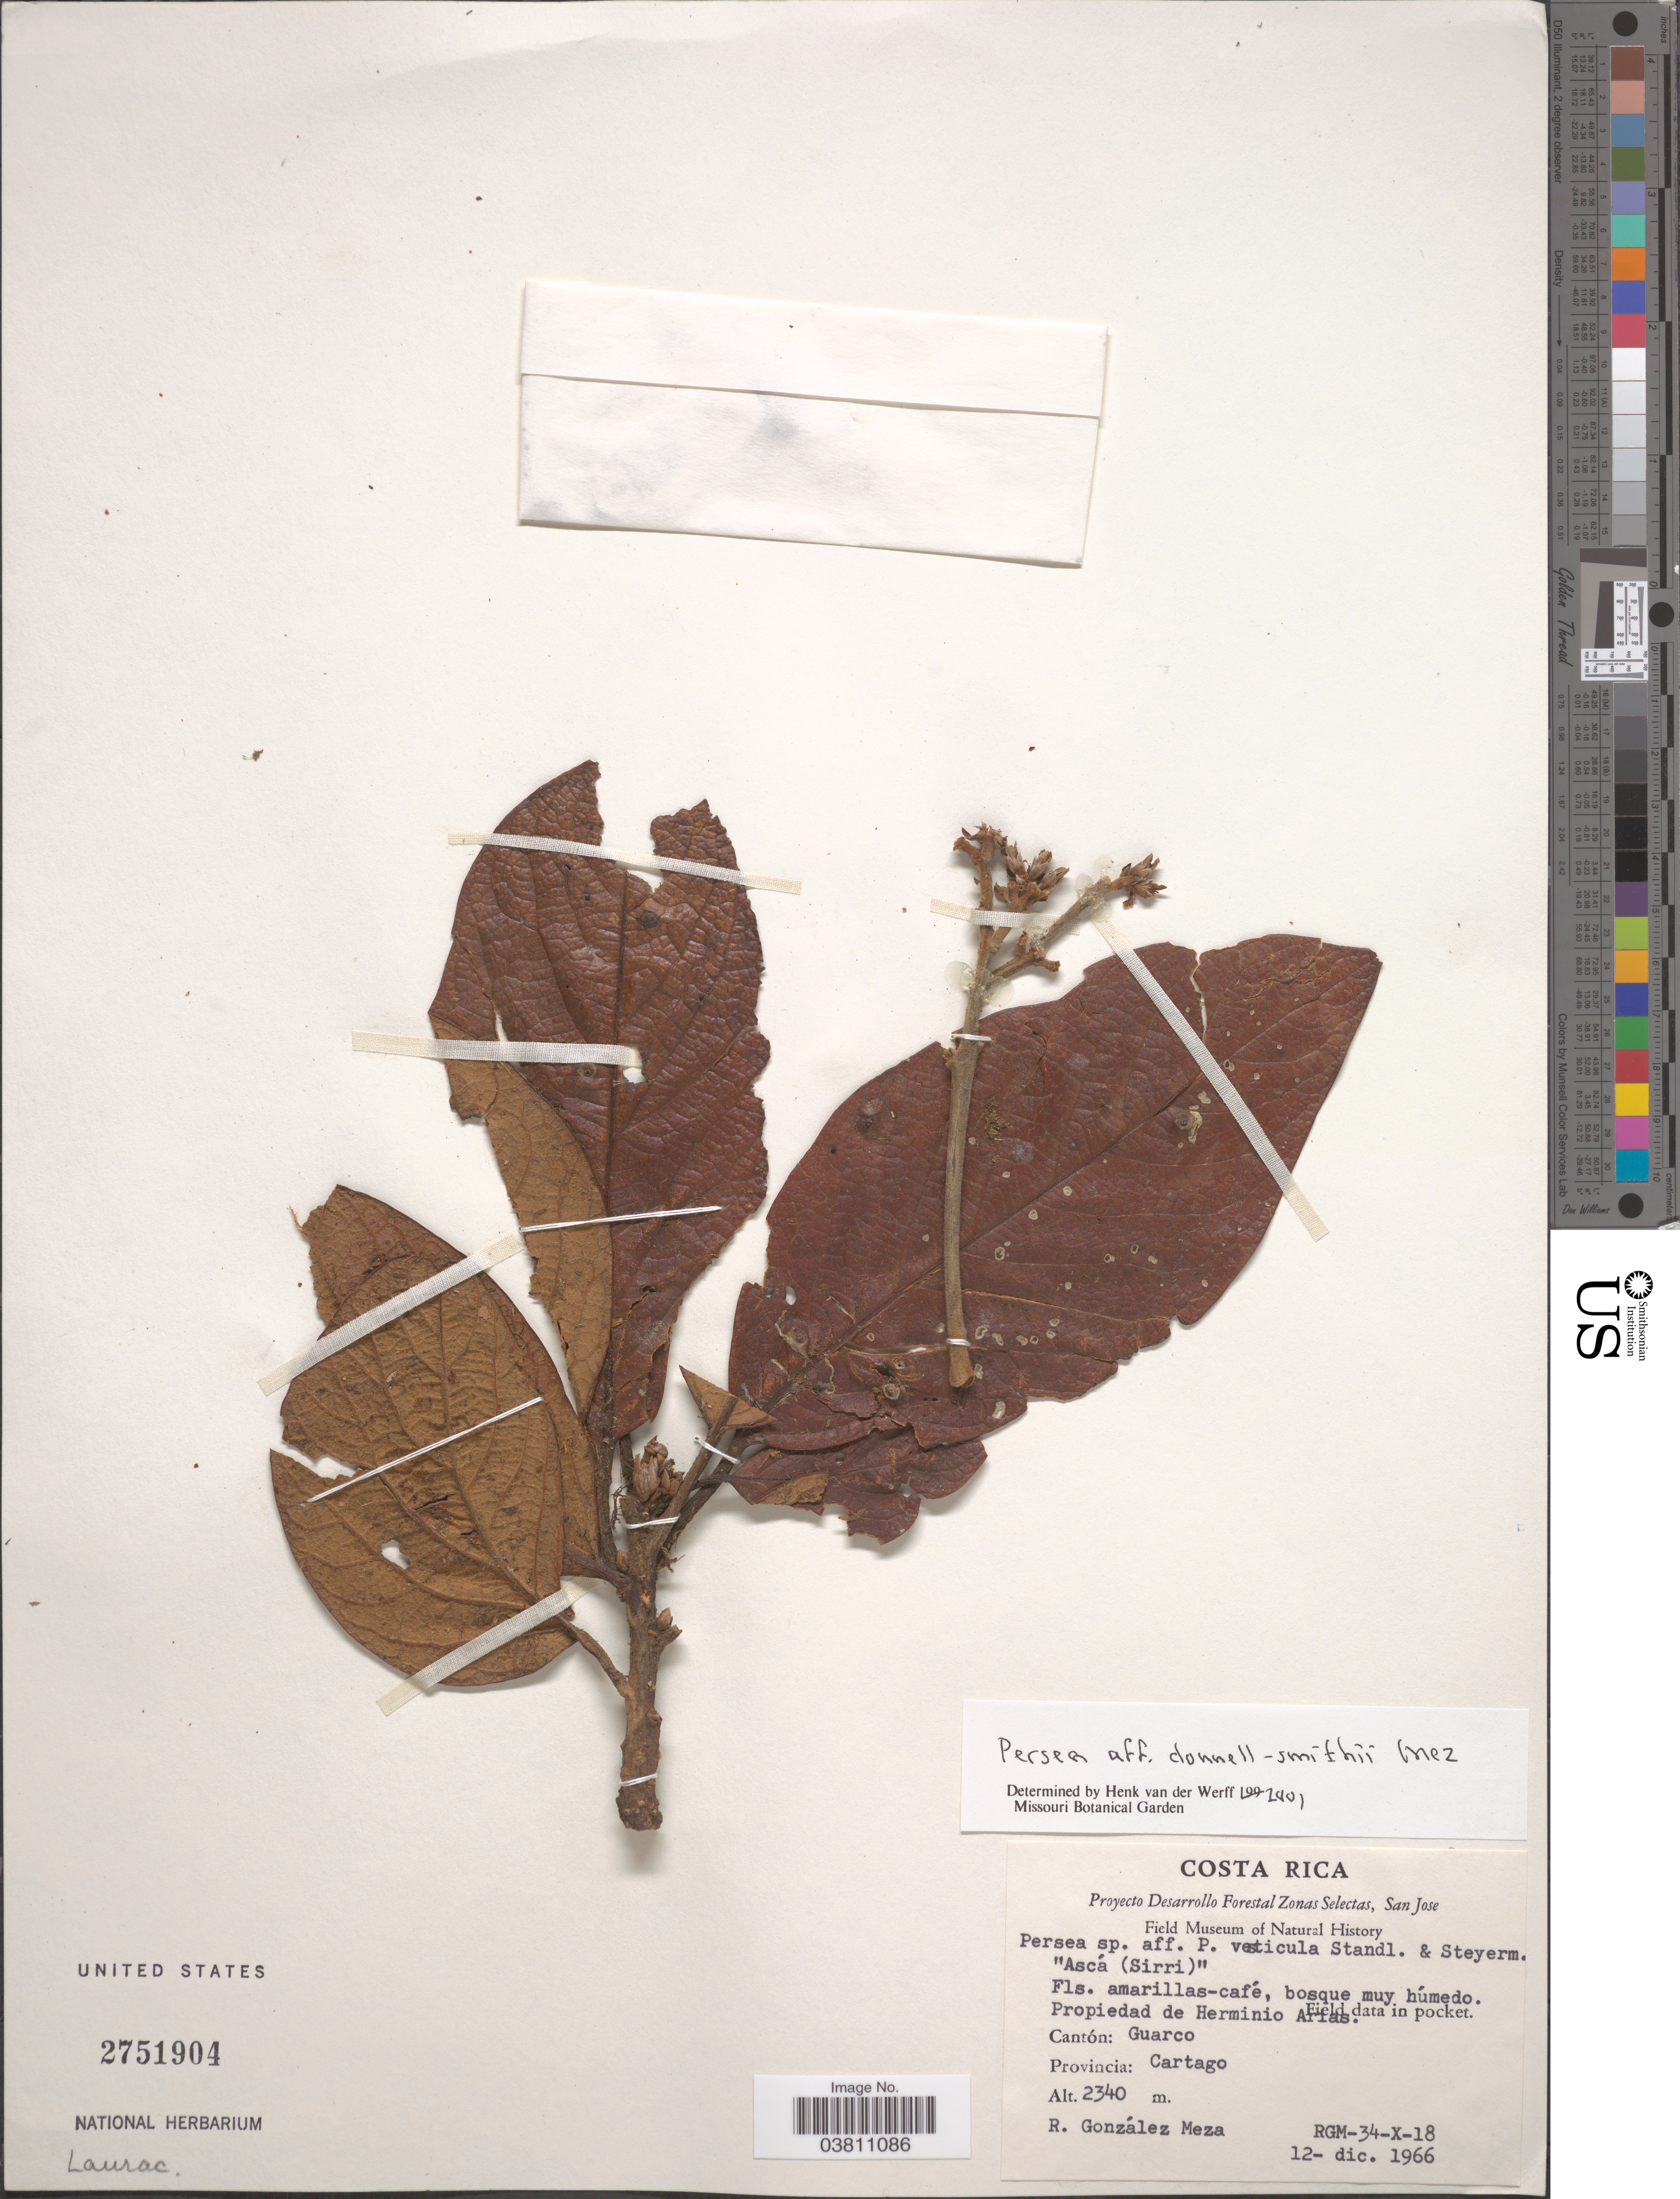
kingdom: Plantae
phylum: Tracheophyta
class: Magnoliopsida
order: Laurales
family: Lauraceae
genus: Persea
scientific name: Persea donnell-smithii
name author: Mez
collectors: R. González Mesa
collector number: RGM-34-X-18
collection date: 1966-12-12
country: Costa Rica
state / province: Cartago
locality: Propiedad de Herminio Arias. Cantón: Guarco.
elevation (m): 2340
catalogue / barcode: US 2751904